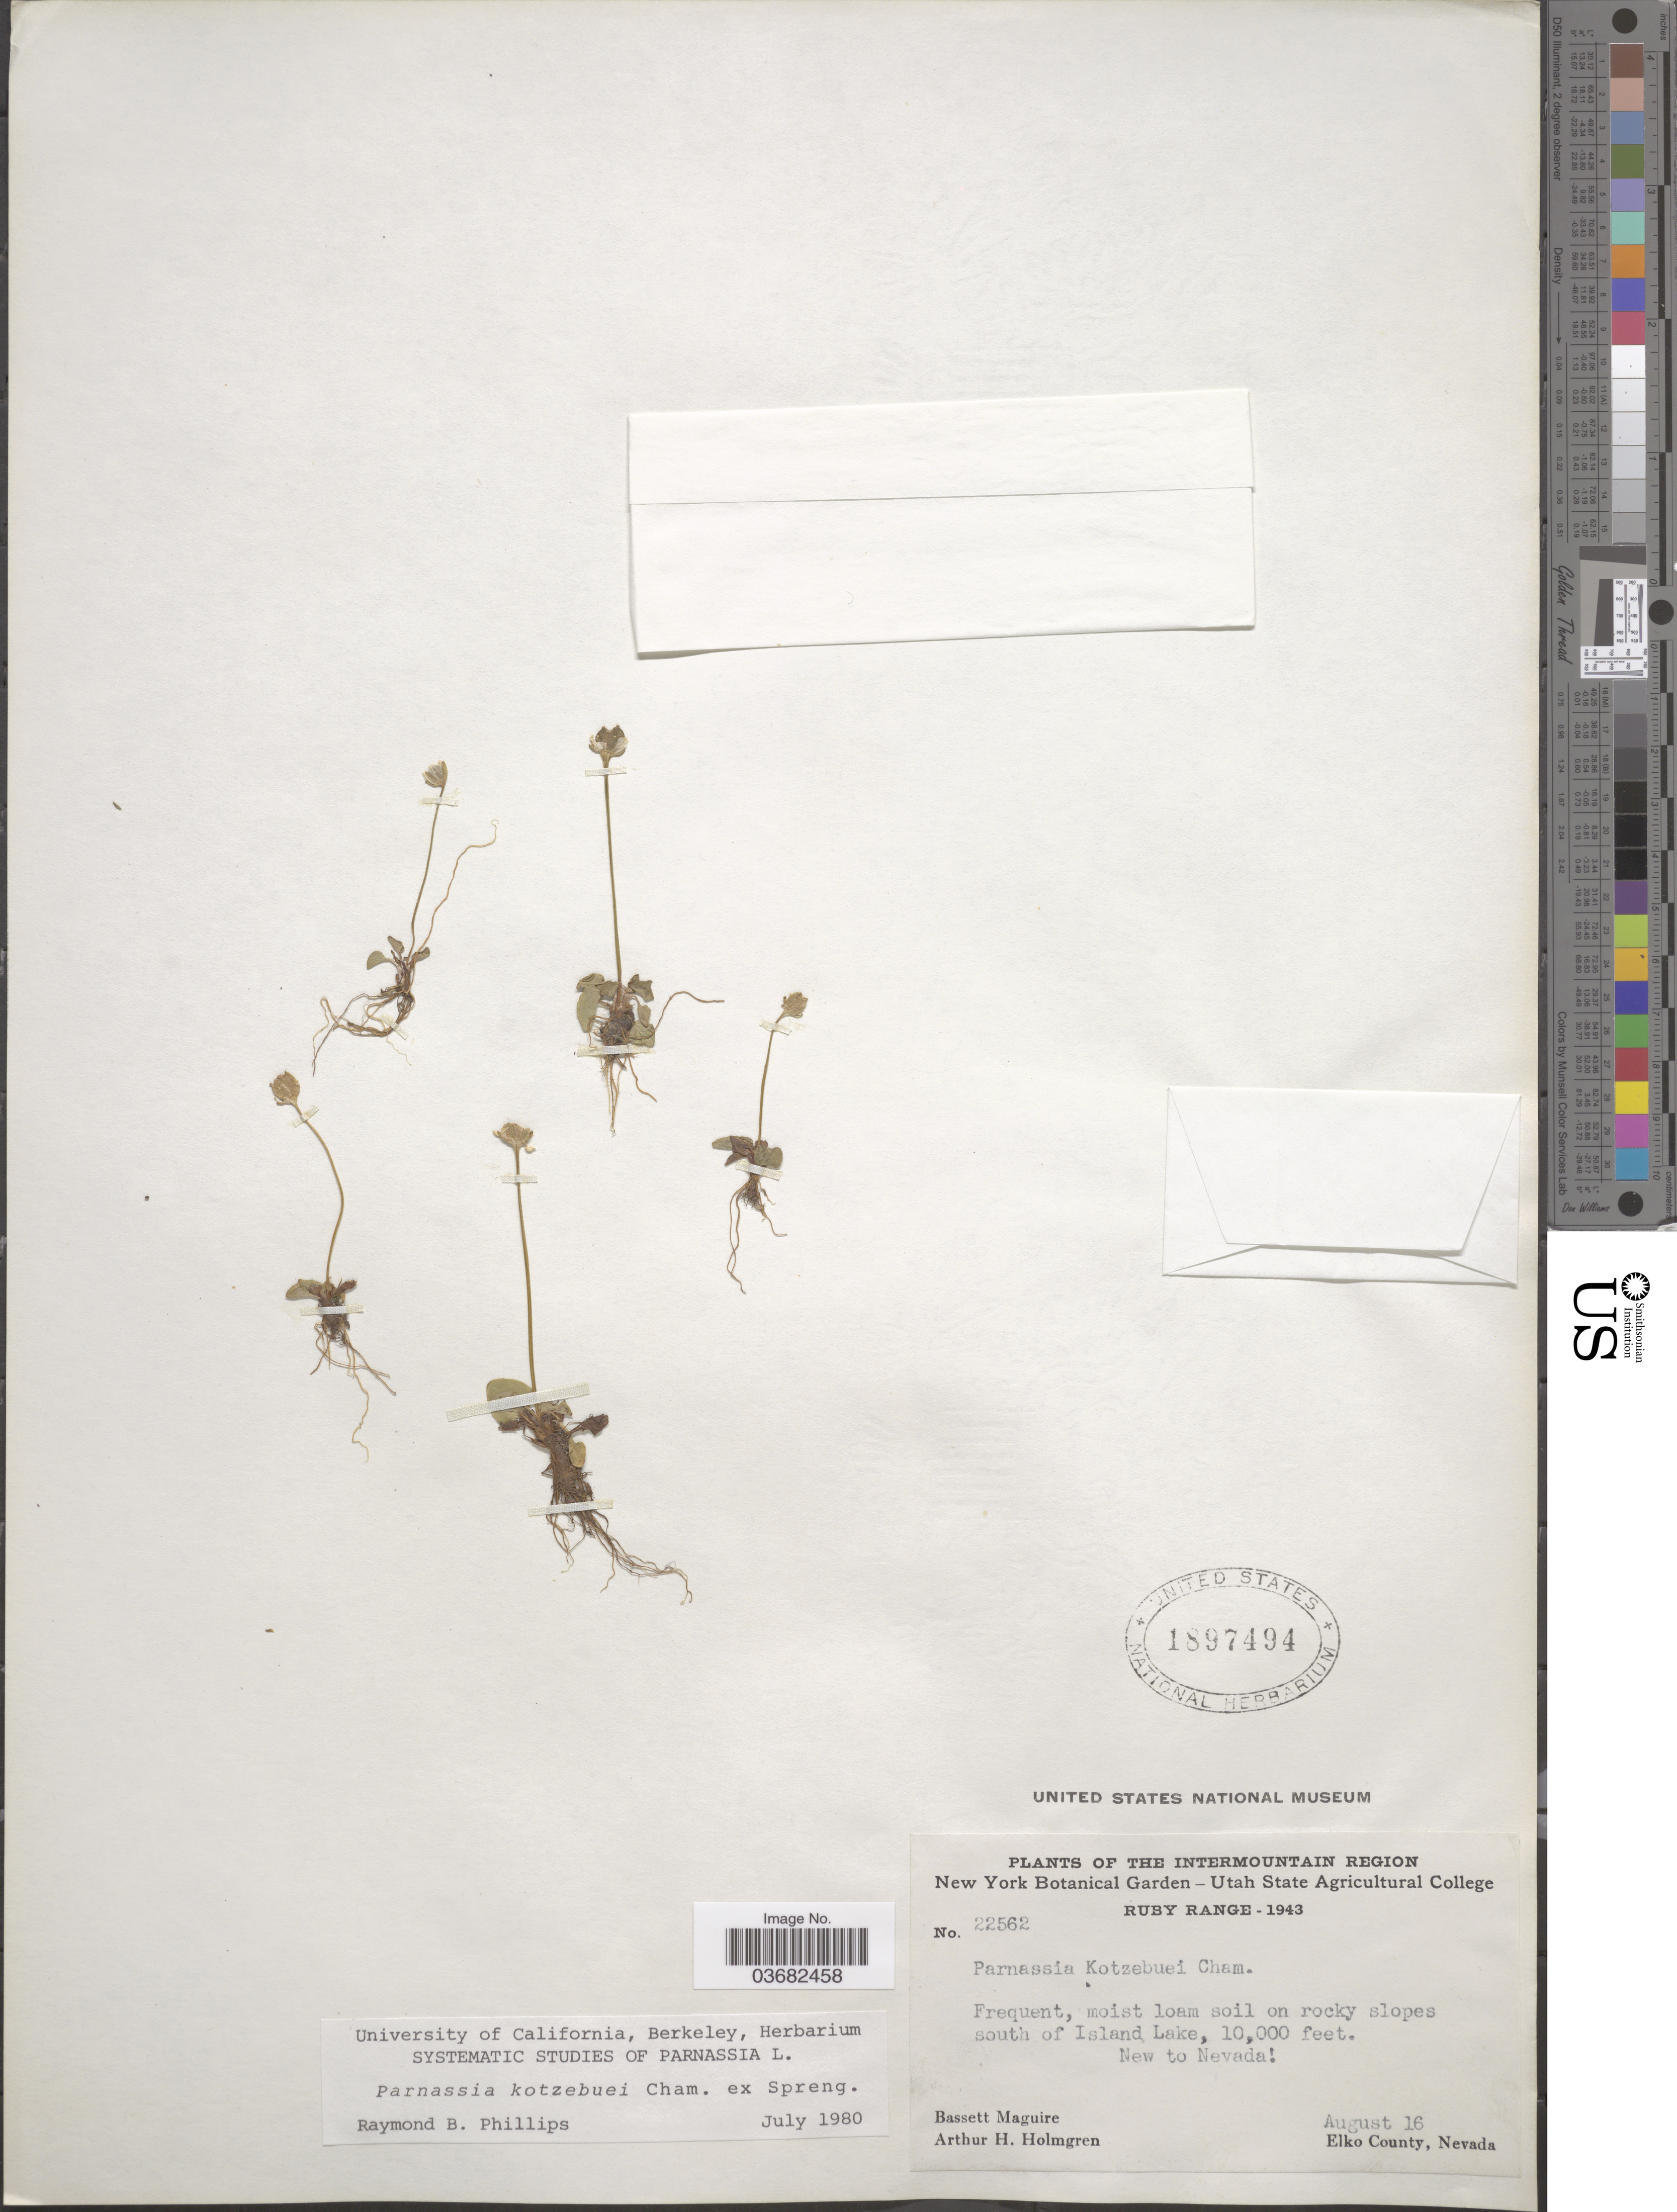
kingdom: Plantae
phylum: Tracheophyta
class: Magnoliopsida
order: Celastrales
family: Parnassiaceae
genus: Parnassia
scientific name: Parnassia kotzebuei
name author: Cham. ex Spreng.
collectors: B. Maguire & A. H. Holmgren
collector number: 22562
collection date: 1943-08-16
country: United States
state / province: Nevada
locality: Intermountain Region. Ruby Range - 1943. Frequent, moist loam soil on rocky slopes south of Island Lake. New to Nevada. Elko County.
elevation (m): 3048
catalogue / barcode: US 1897494